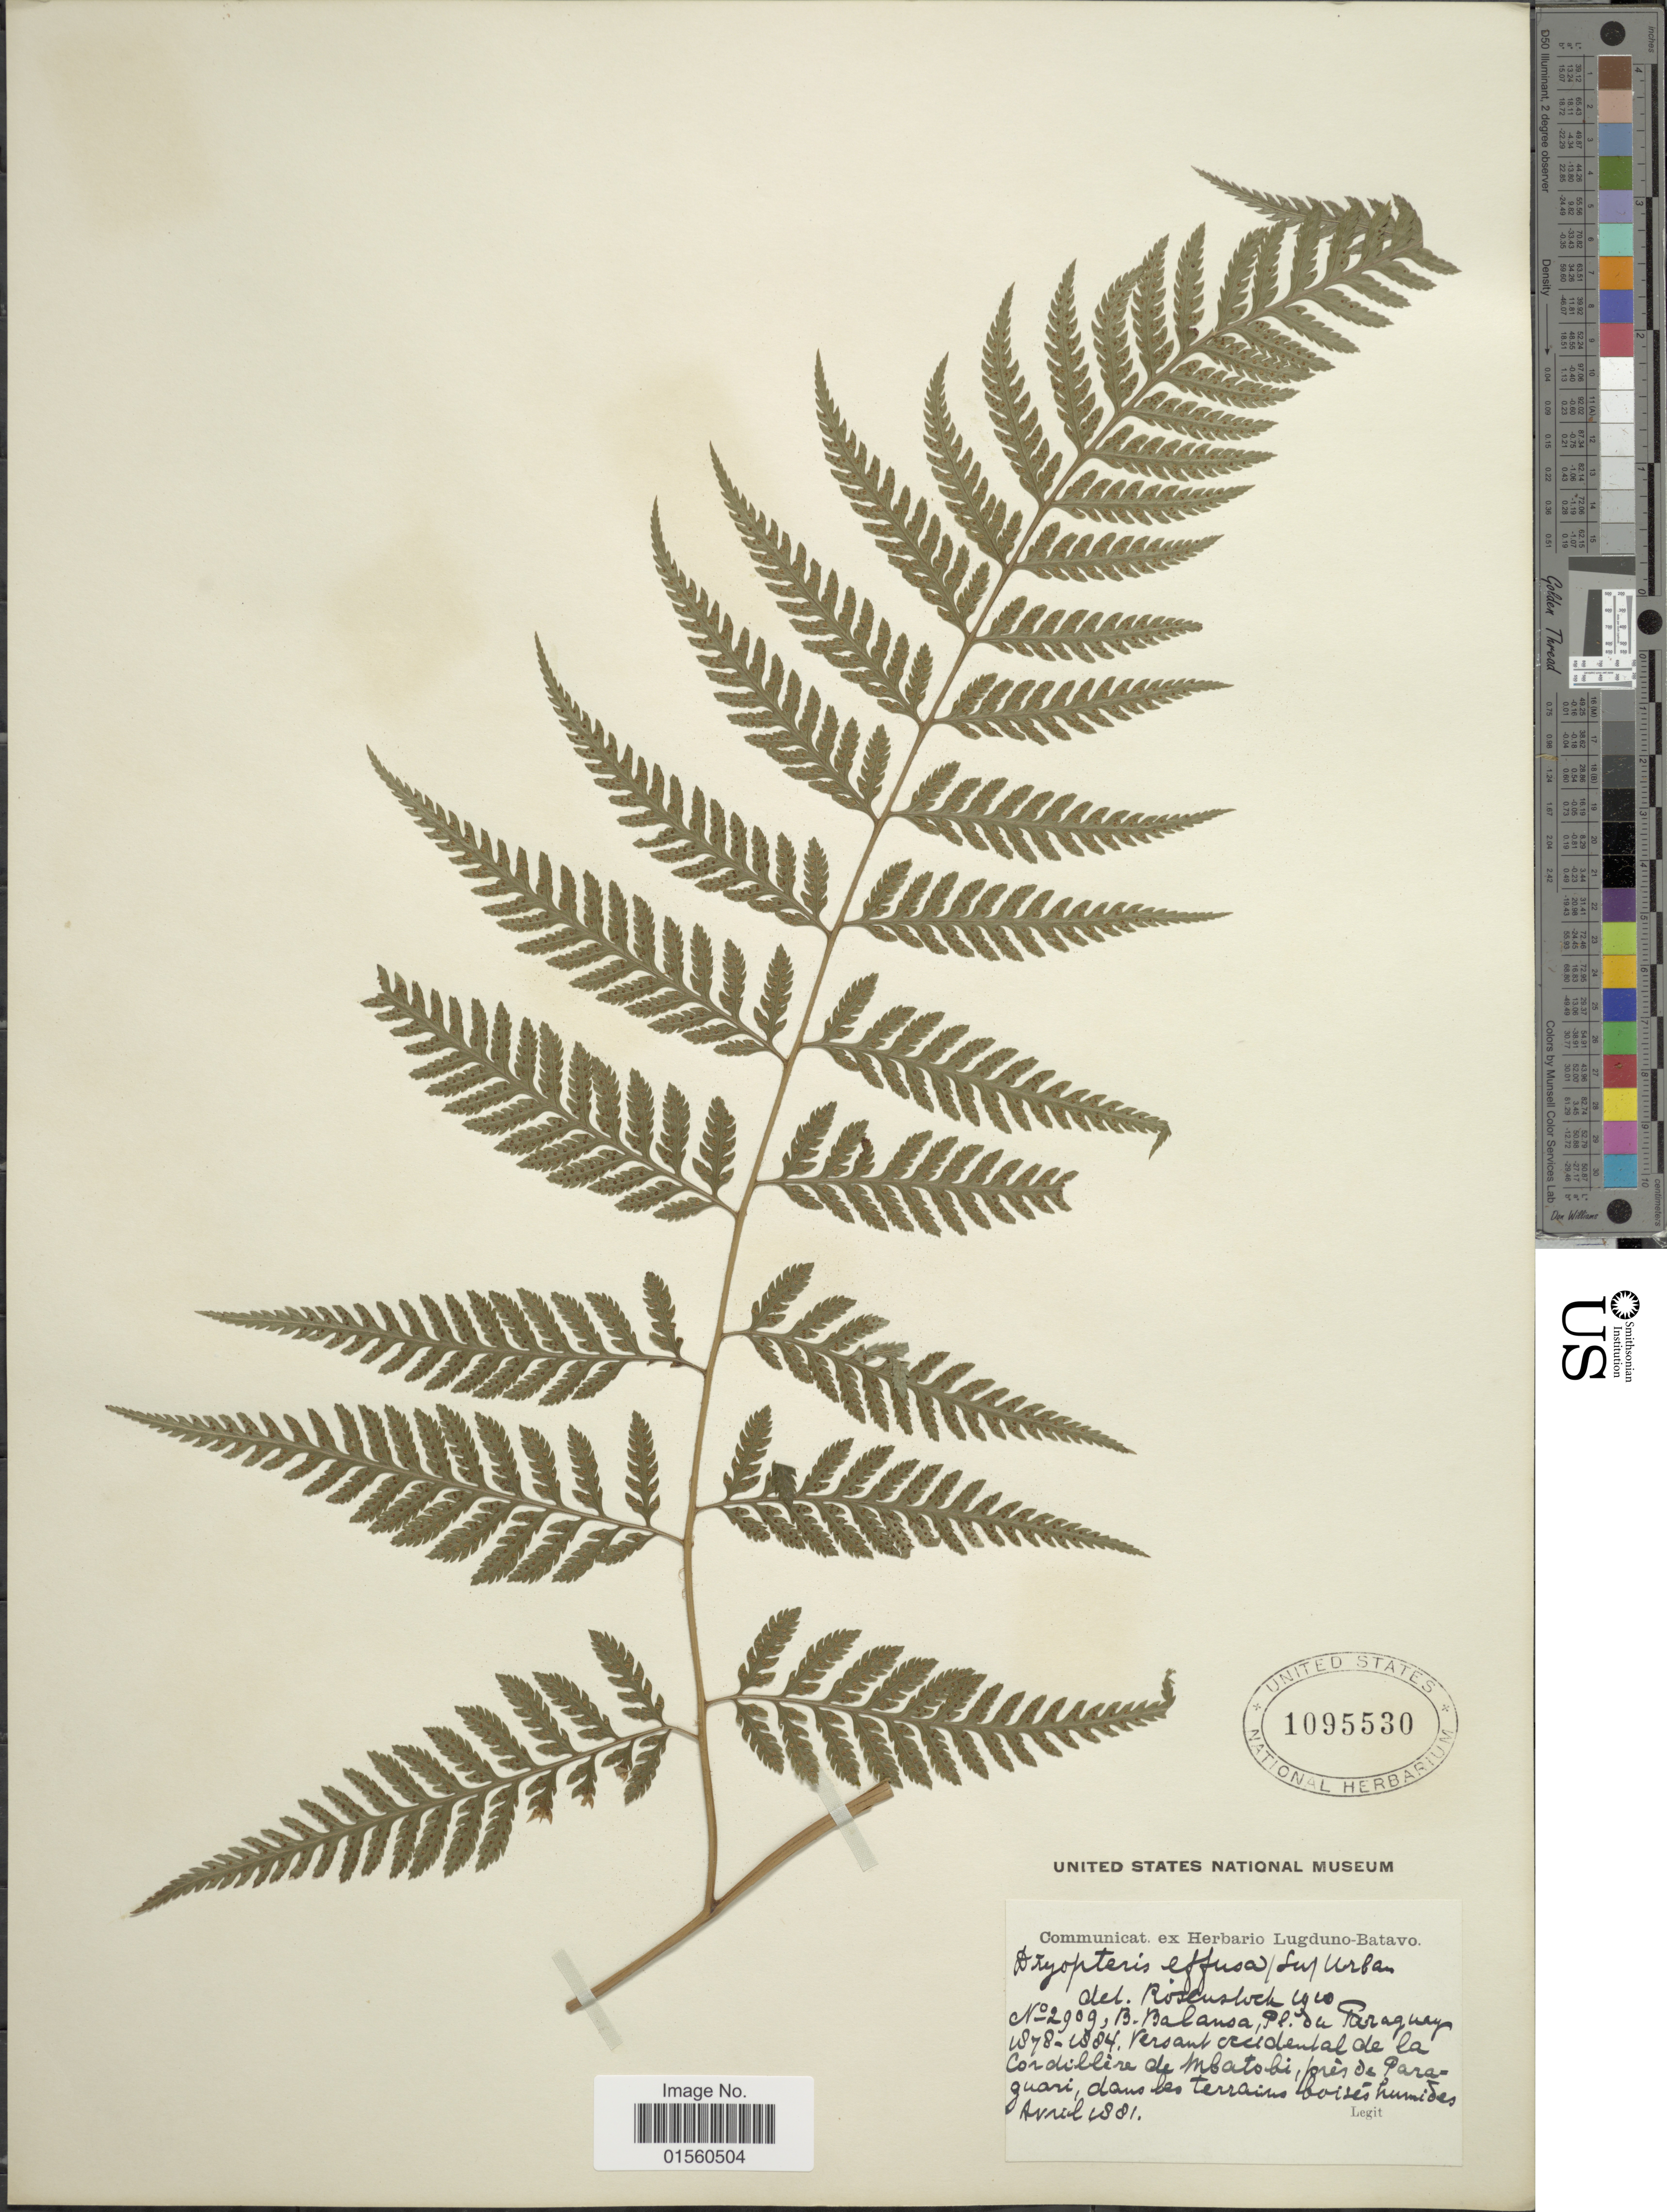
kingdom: Plantae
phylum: Tracheophyta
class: Polypodiopsida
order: Polypodiales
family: Dryopteridaceae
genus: Parapolystichum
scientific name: Parapolystichum effusum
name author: (Sw.) Ching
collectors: B. Balansa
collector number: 2909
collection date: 1881-04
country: Paraguay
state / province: Paraguari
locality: Versant occidental de la Cordillera de Mbatobi, pres de Paraguari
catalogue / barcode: US 1095530